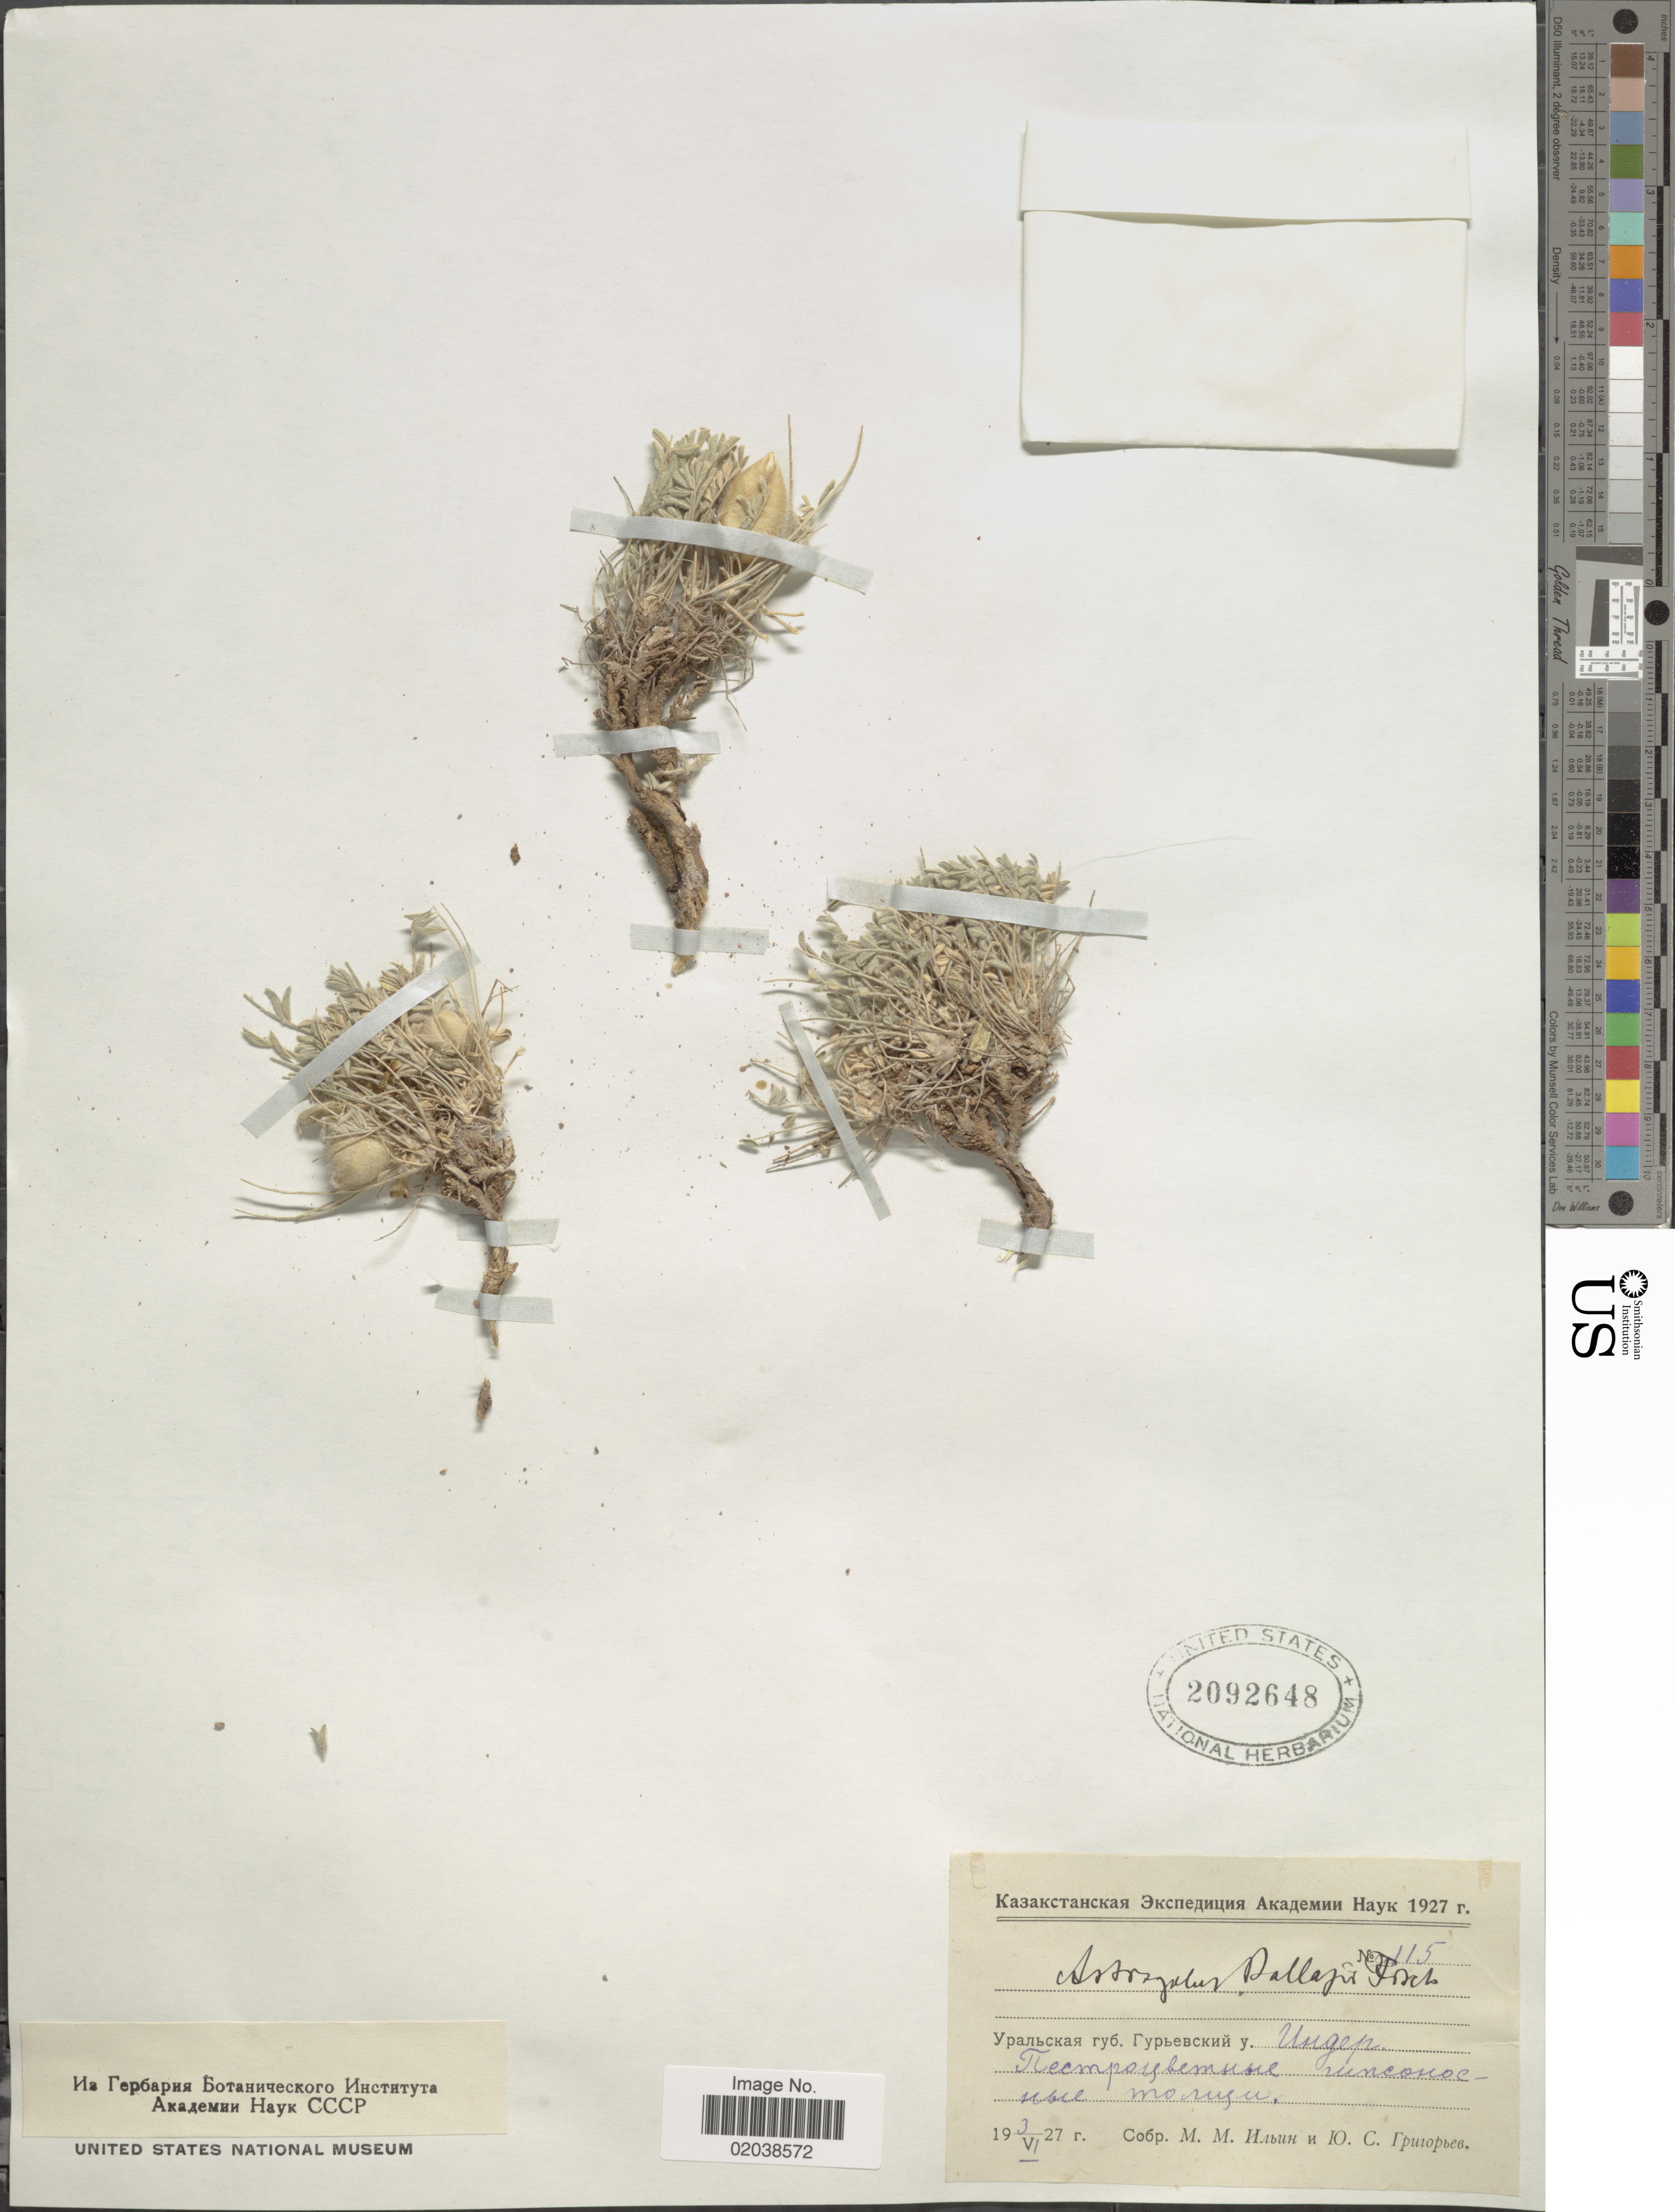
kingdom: Plantae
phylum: Tracheophyta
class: Magnoliopsida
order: Fabales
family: Fabaceae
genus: Astragalus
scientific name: Astragalus pallasii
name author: Spreng.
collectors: M. Ilin & U. Grigoriev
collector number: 115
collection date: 1927-06-03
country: Kazakhstan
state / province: Atyrau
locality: Inder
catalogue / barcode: US 2092648